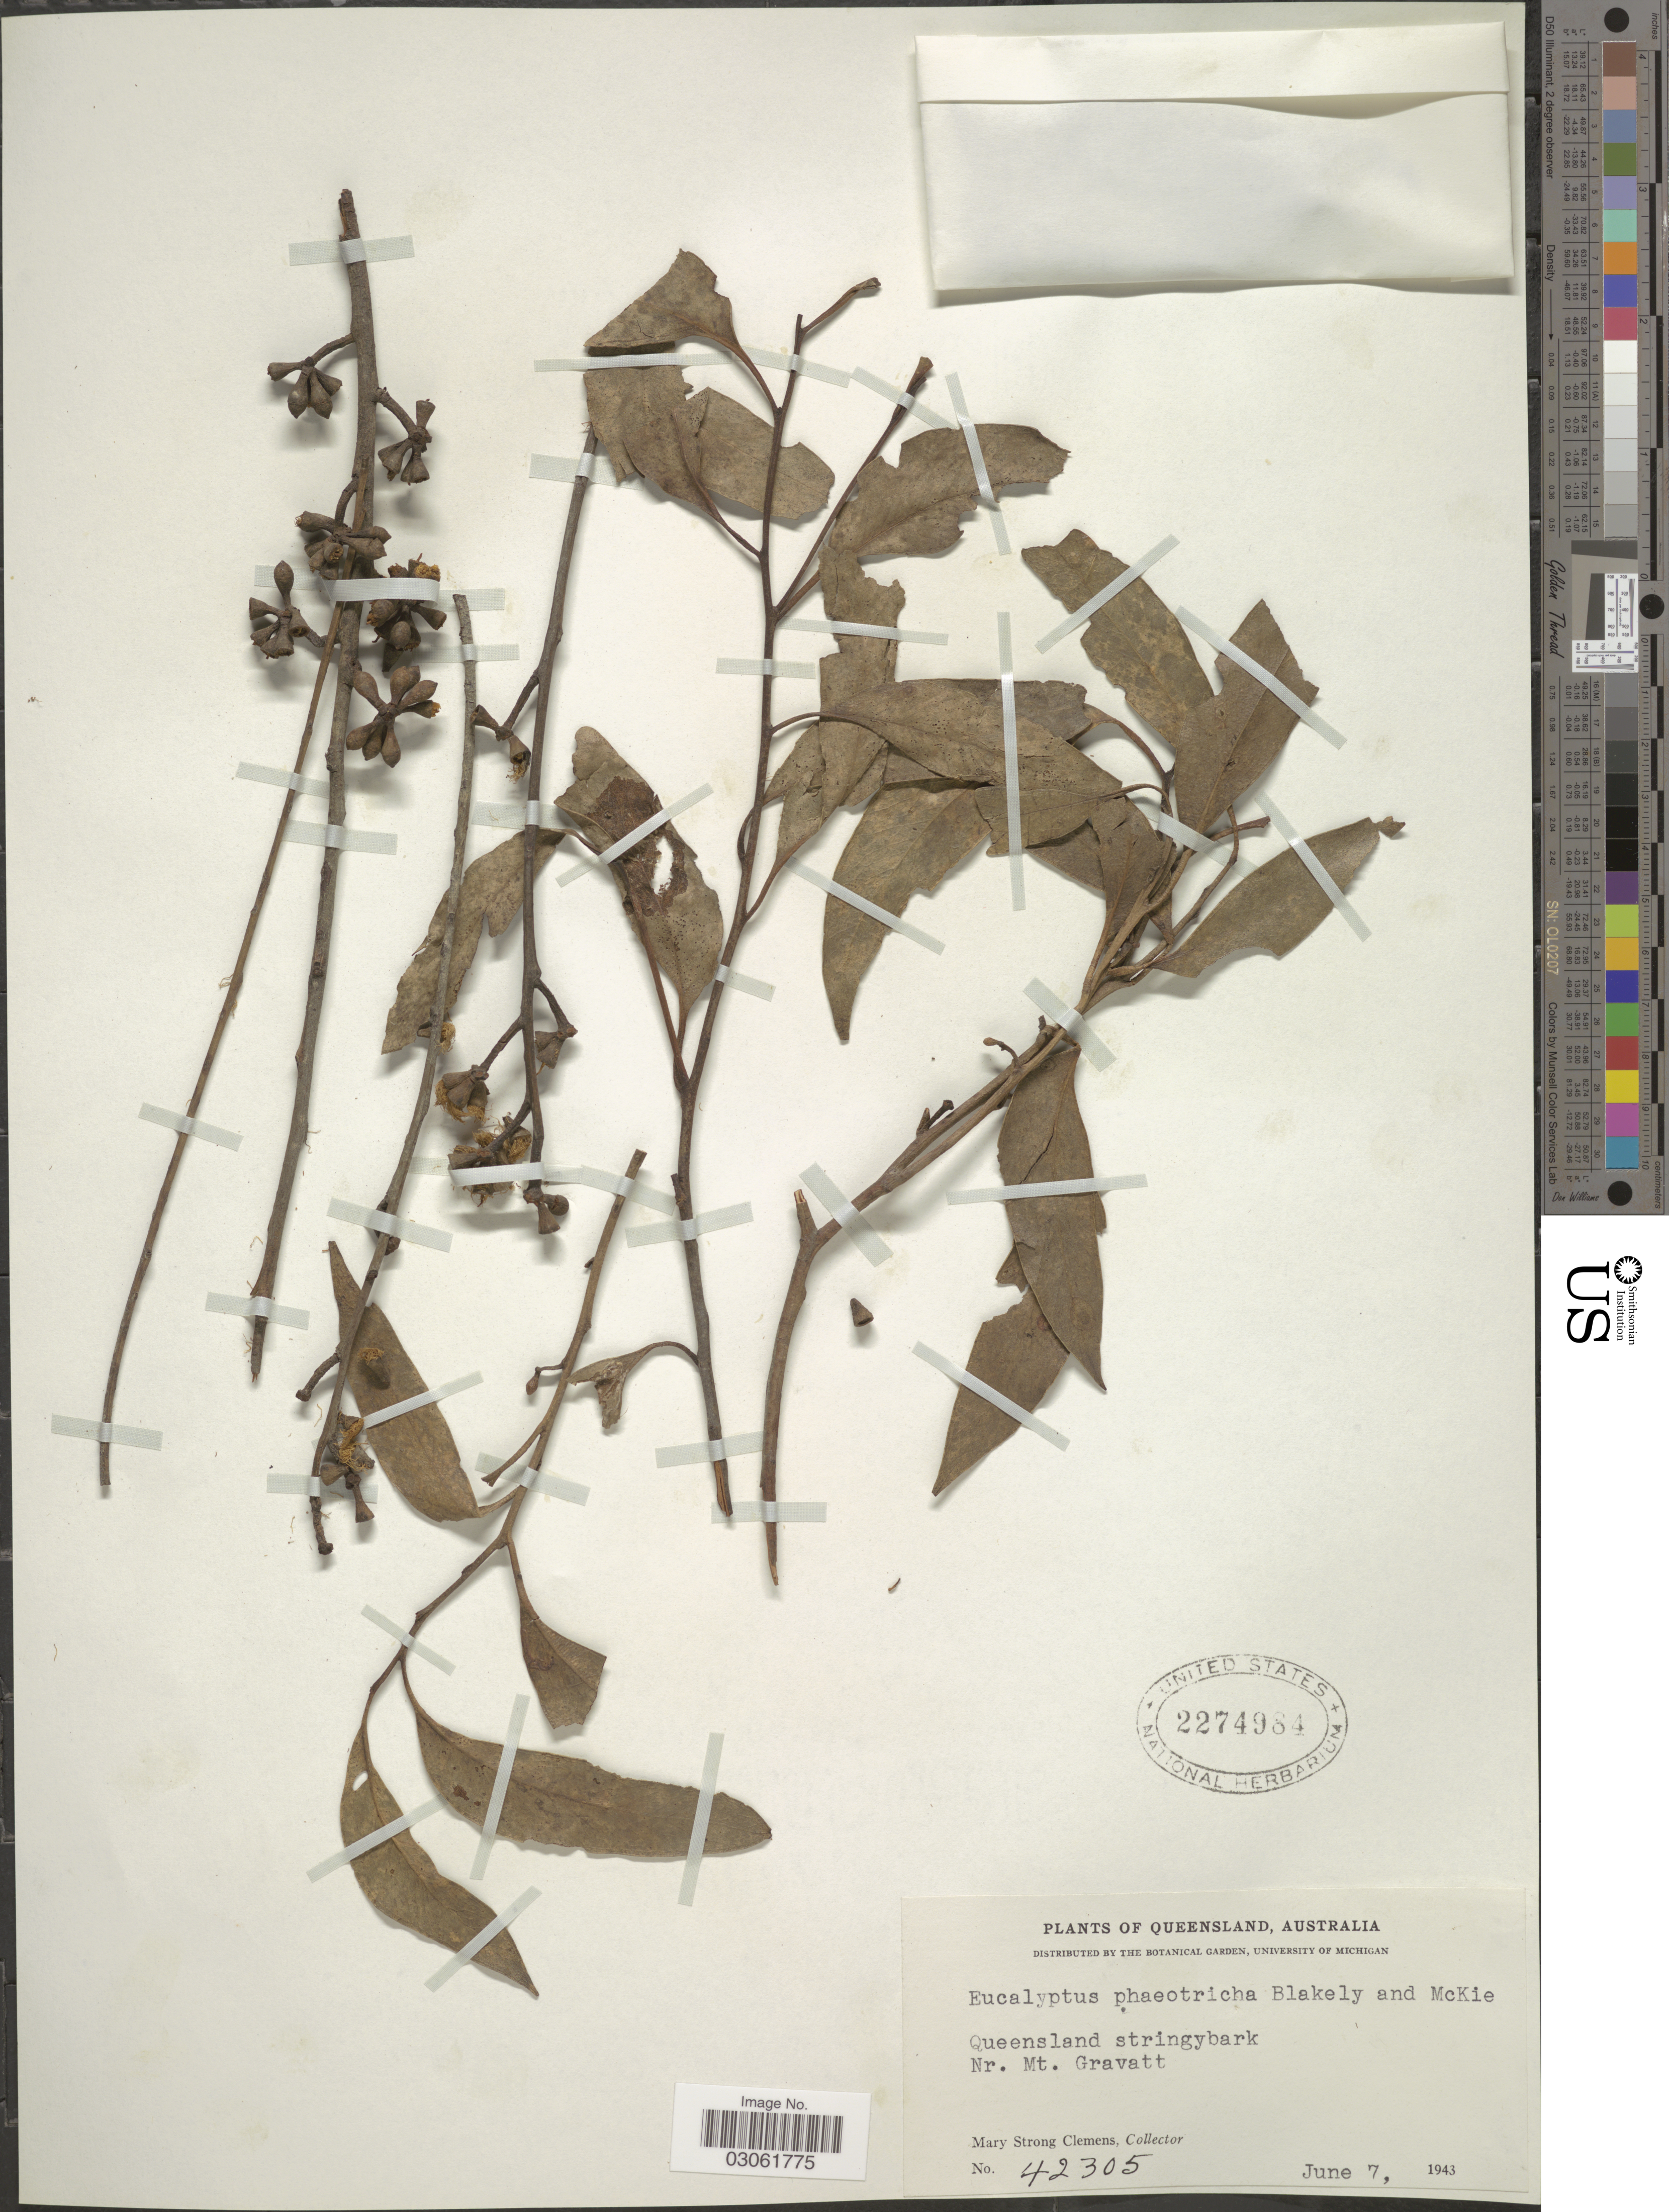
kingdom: Plantae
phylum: Tracheophyta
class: Magnoliopsida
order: Myrtales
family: Myrtaceae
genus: Eucalyptus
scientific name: Eucalyptus phaeotricha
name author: Blakely & McKie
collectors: M. S. Clemens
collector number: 420305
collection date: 1943-06-07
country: Australia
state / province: Queensland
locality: Queensland stringybark. Nr. Mt. Gravatt.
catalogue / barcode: US 2274984